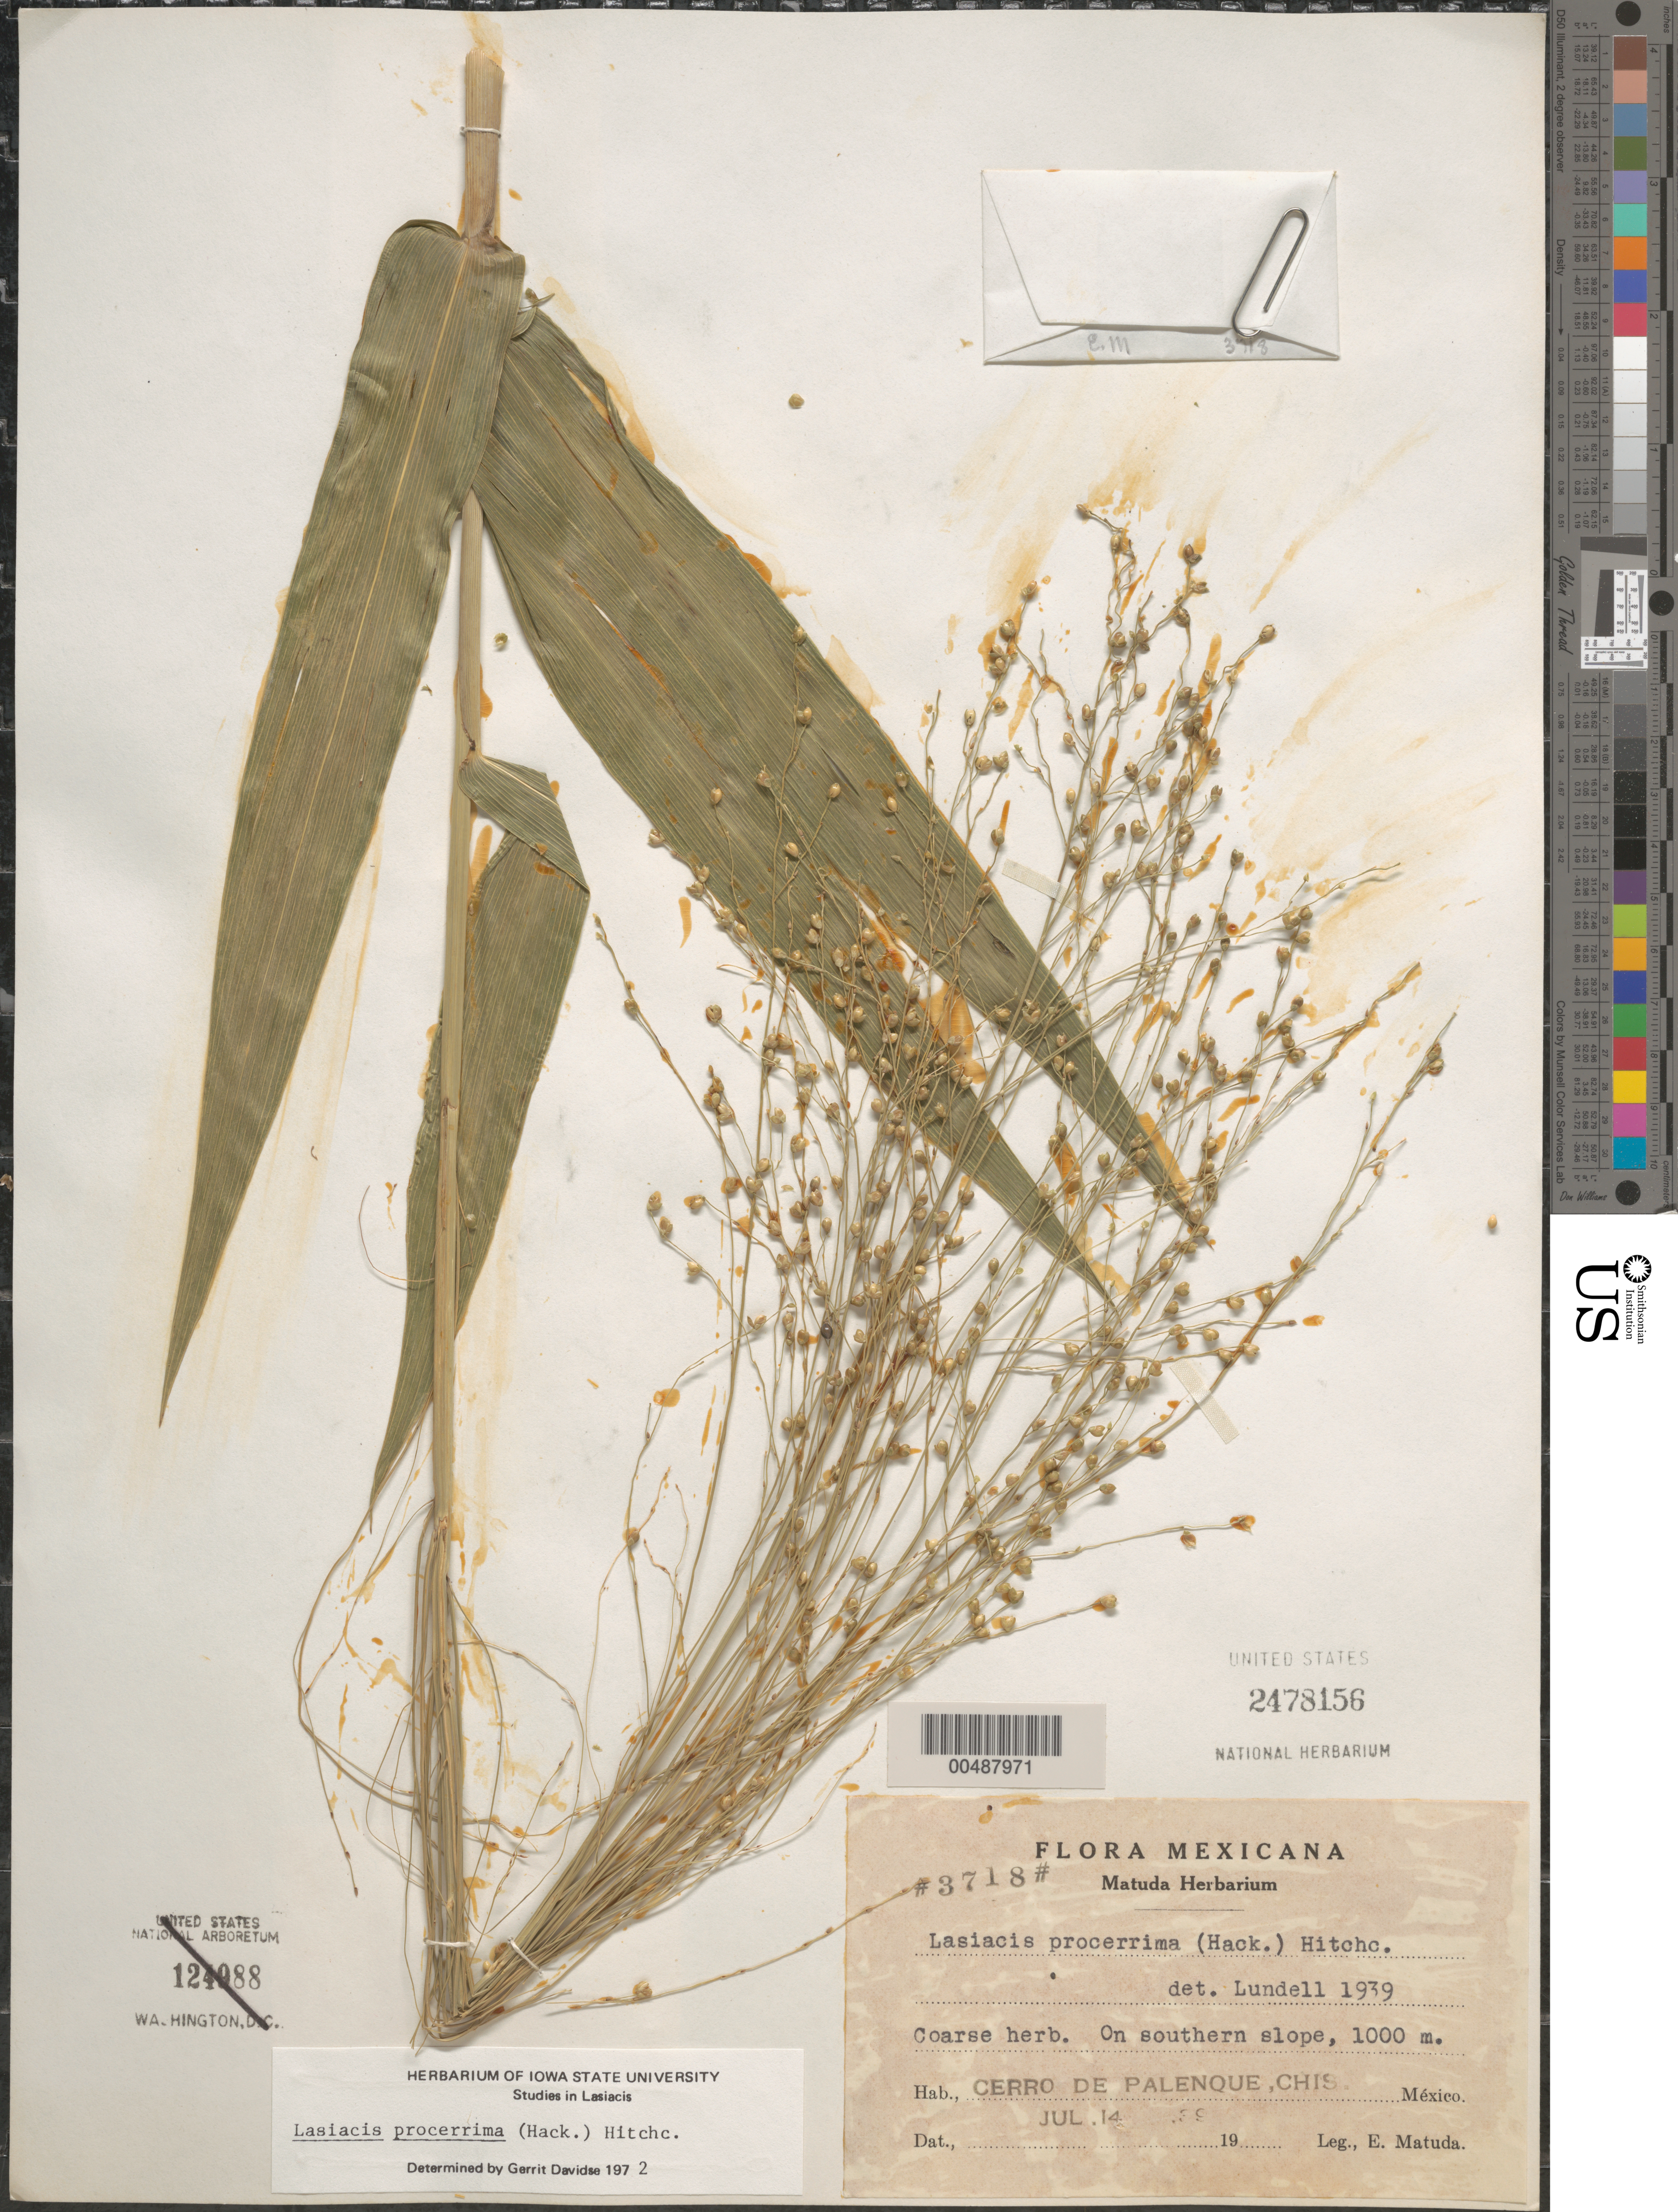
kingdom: Plantae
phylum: Tracheophyta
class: Liliopsida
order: Poales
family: Poaceae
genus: Lasiacis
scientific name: Lasiacis procerrima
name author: (Hack.) Hitchc.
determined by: Davidse, Gerrit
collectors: E. Matuda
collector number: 3718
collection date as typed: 14 Jul 1939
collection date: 1939-07-14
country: Mexico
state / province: Chiapas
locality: On S slope, Cerro de Palenque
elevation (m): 1000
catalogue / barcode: US 2478156